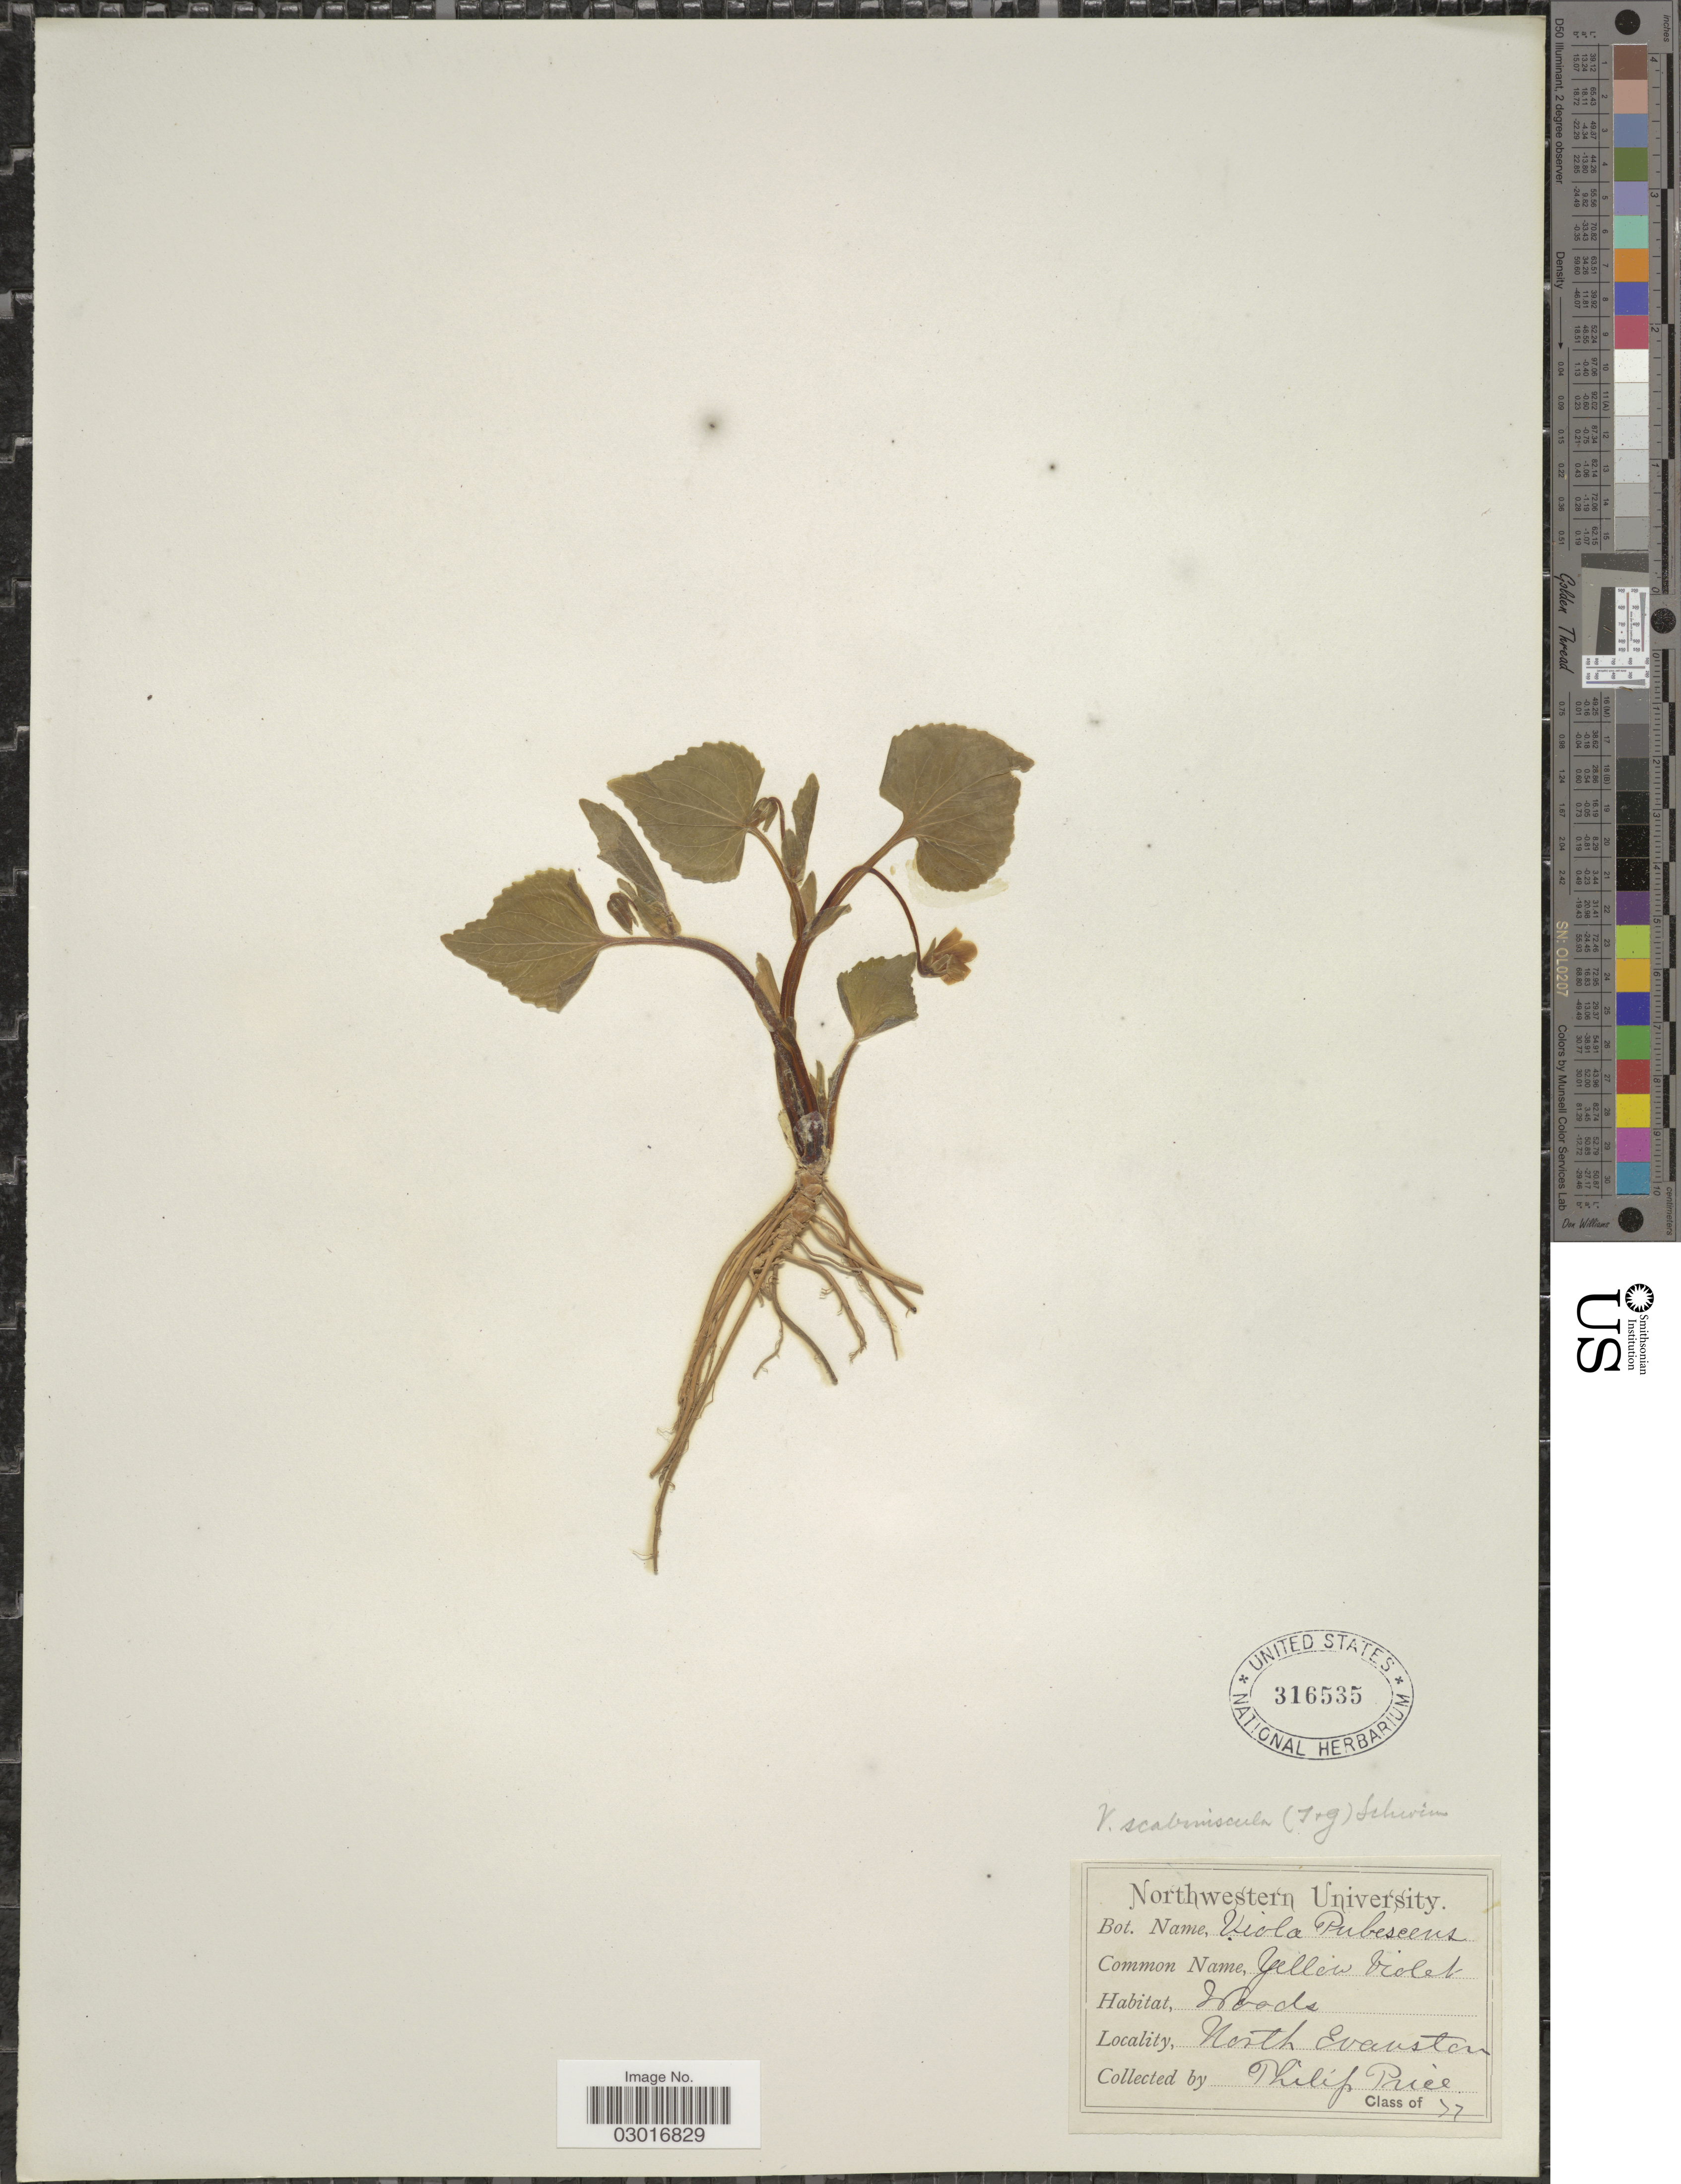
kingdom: Plantae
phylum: Tracheophyta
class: Magnoliopsida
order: Malpighiales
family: Violaceae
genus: Viola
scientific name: Viola scabriuscula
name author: (Torr. & A. Gray) Shafer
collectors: P. Price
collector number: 77?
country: United States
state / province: Illinois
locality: North Evanston.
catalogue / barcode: US 316535